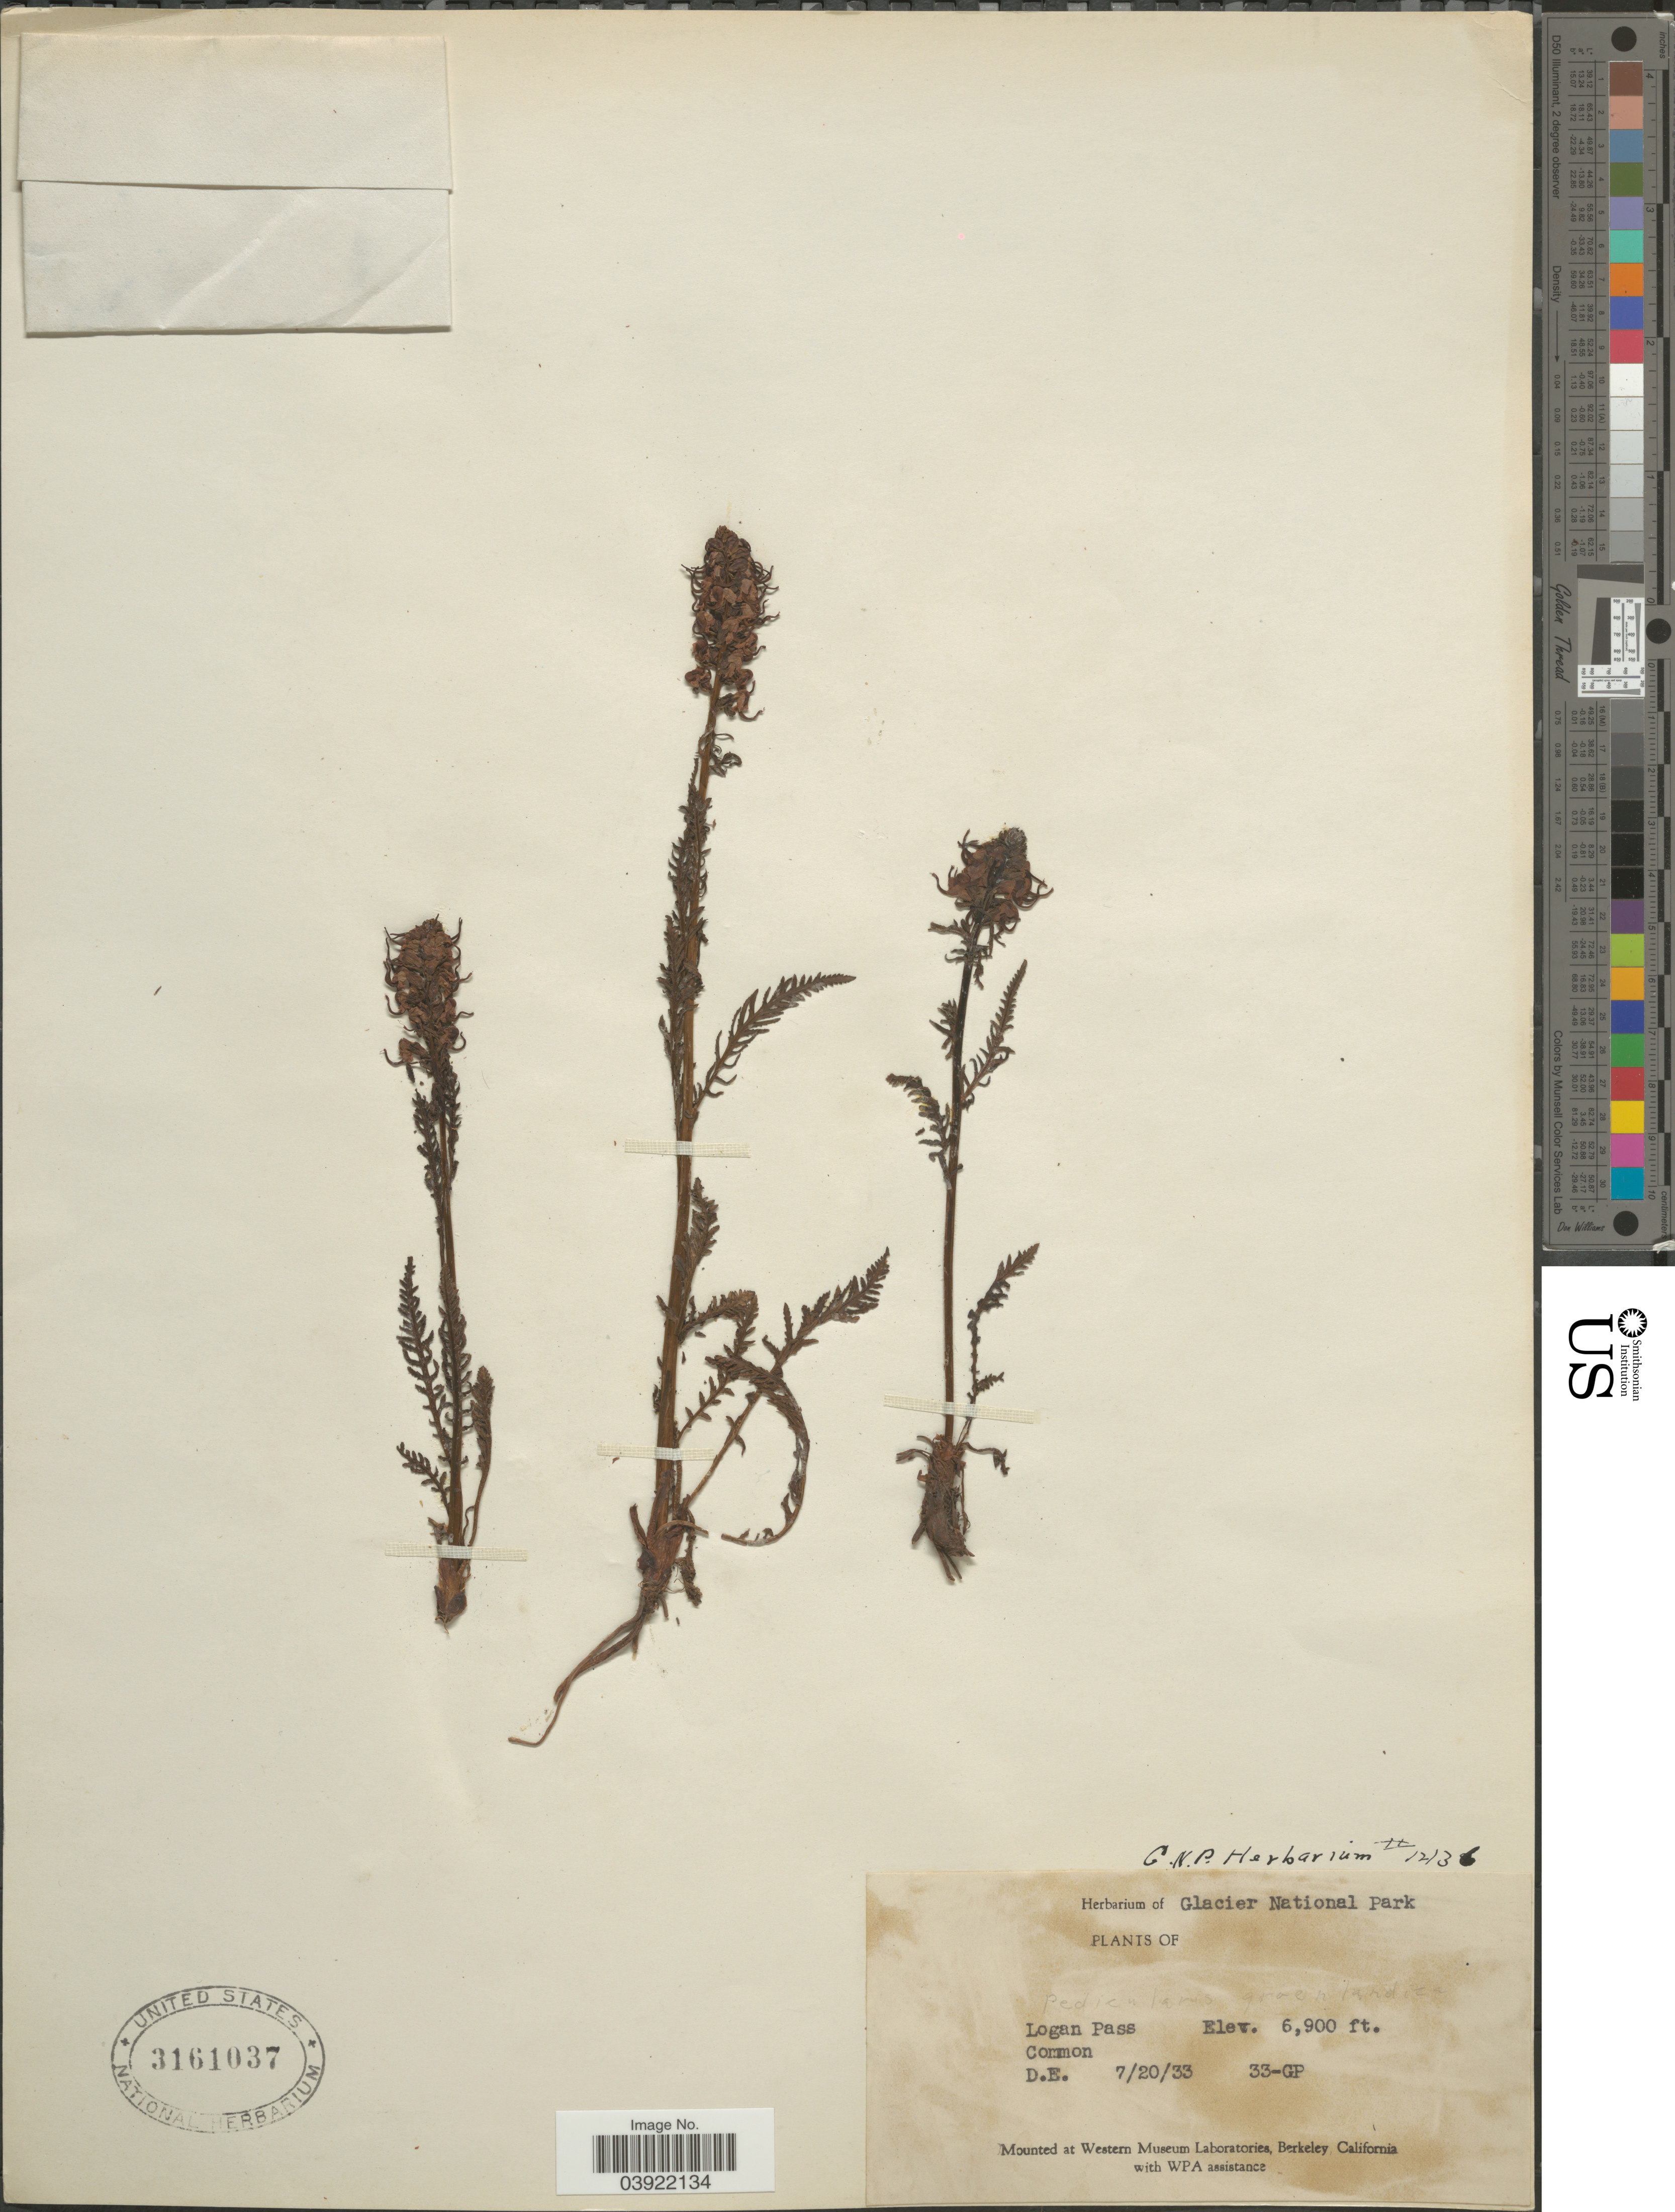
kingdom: Plantae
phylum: Tracheophyta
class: Magnoliopsida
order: Lamiales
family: Orobanchaceae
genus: Pedicularis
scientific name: Pedicularis groenlandica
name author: Retz.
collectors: D. E.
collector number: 33-GP?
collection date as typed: Transcribed d/m/y: 20/7/33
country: United States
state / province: Montana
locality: Glacier National Park. Logan Pass.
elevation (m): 2103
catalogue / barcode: US 3161037